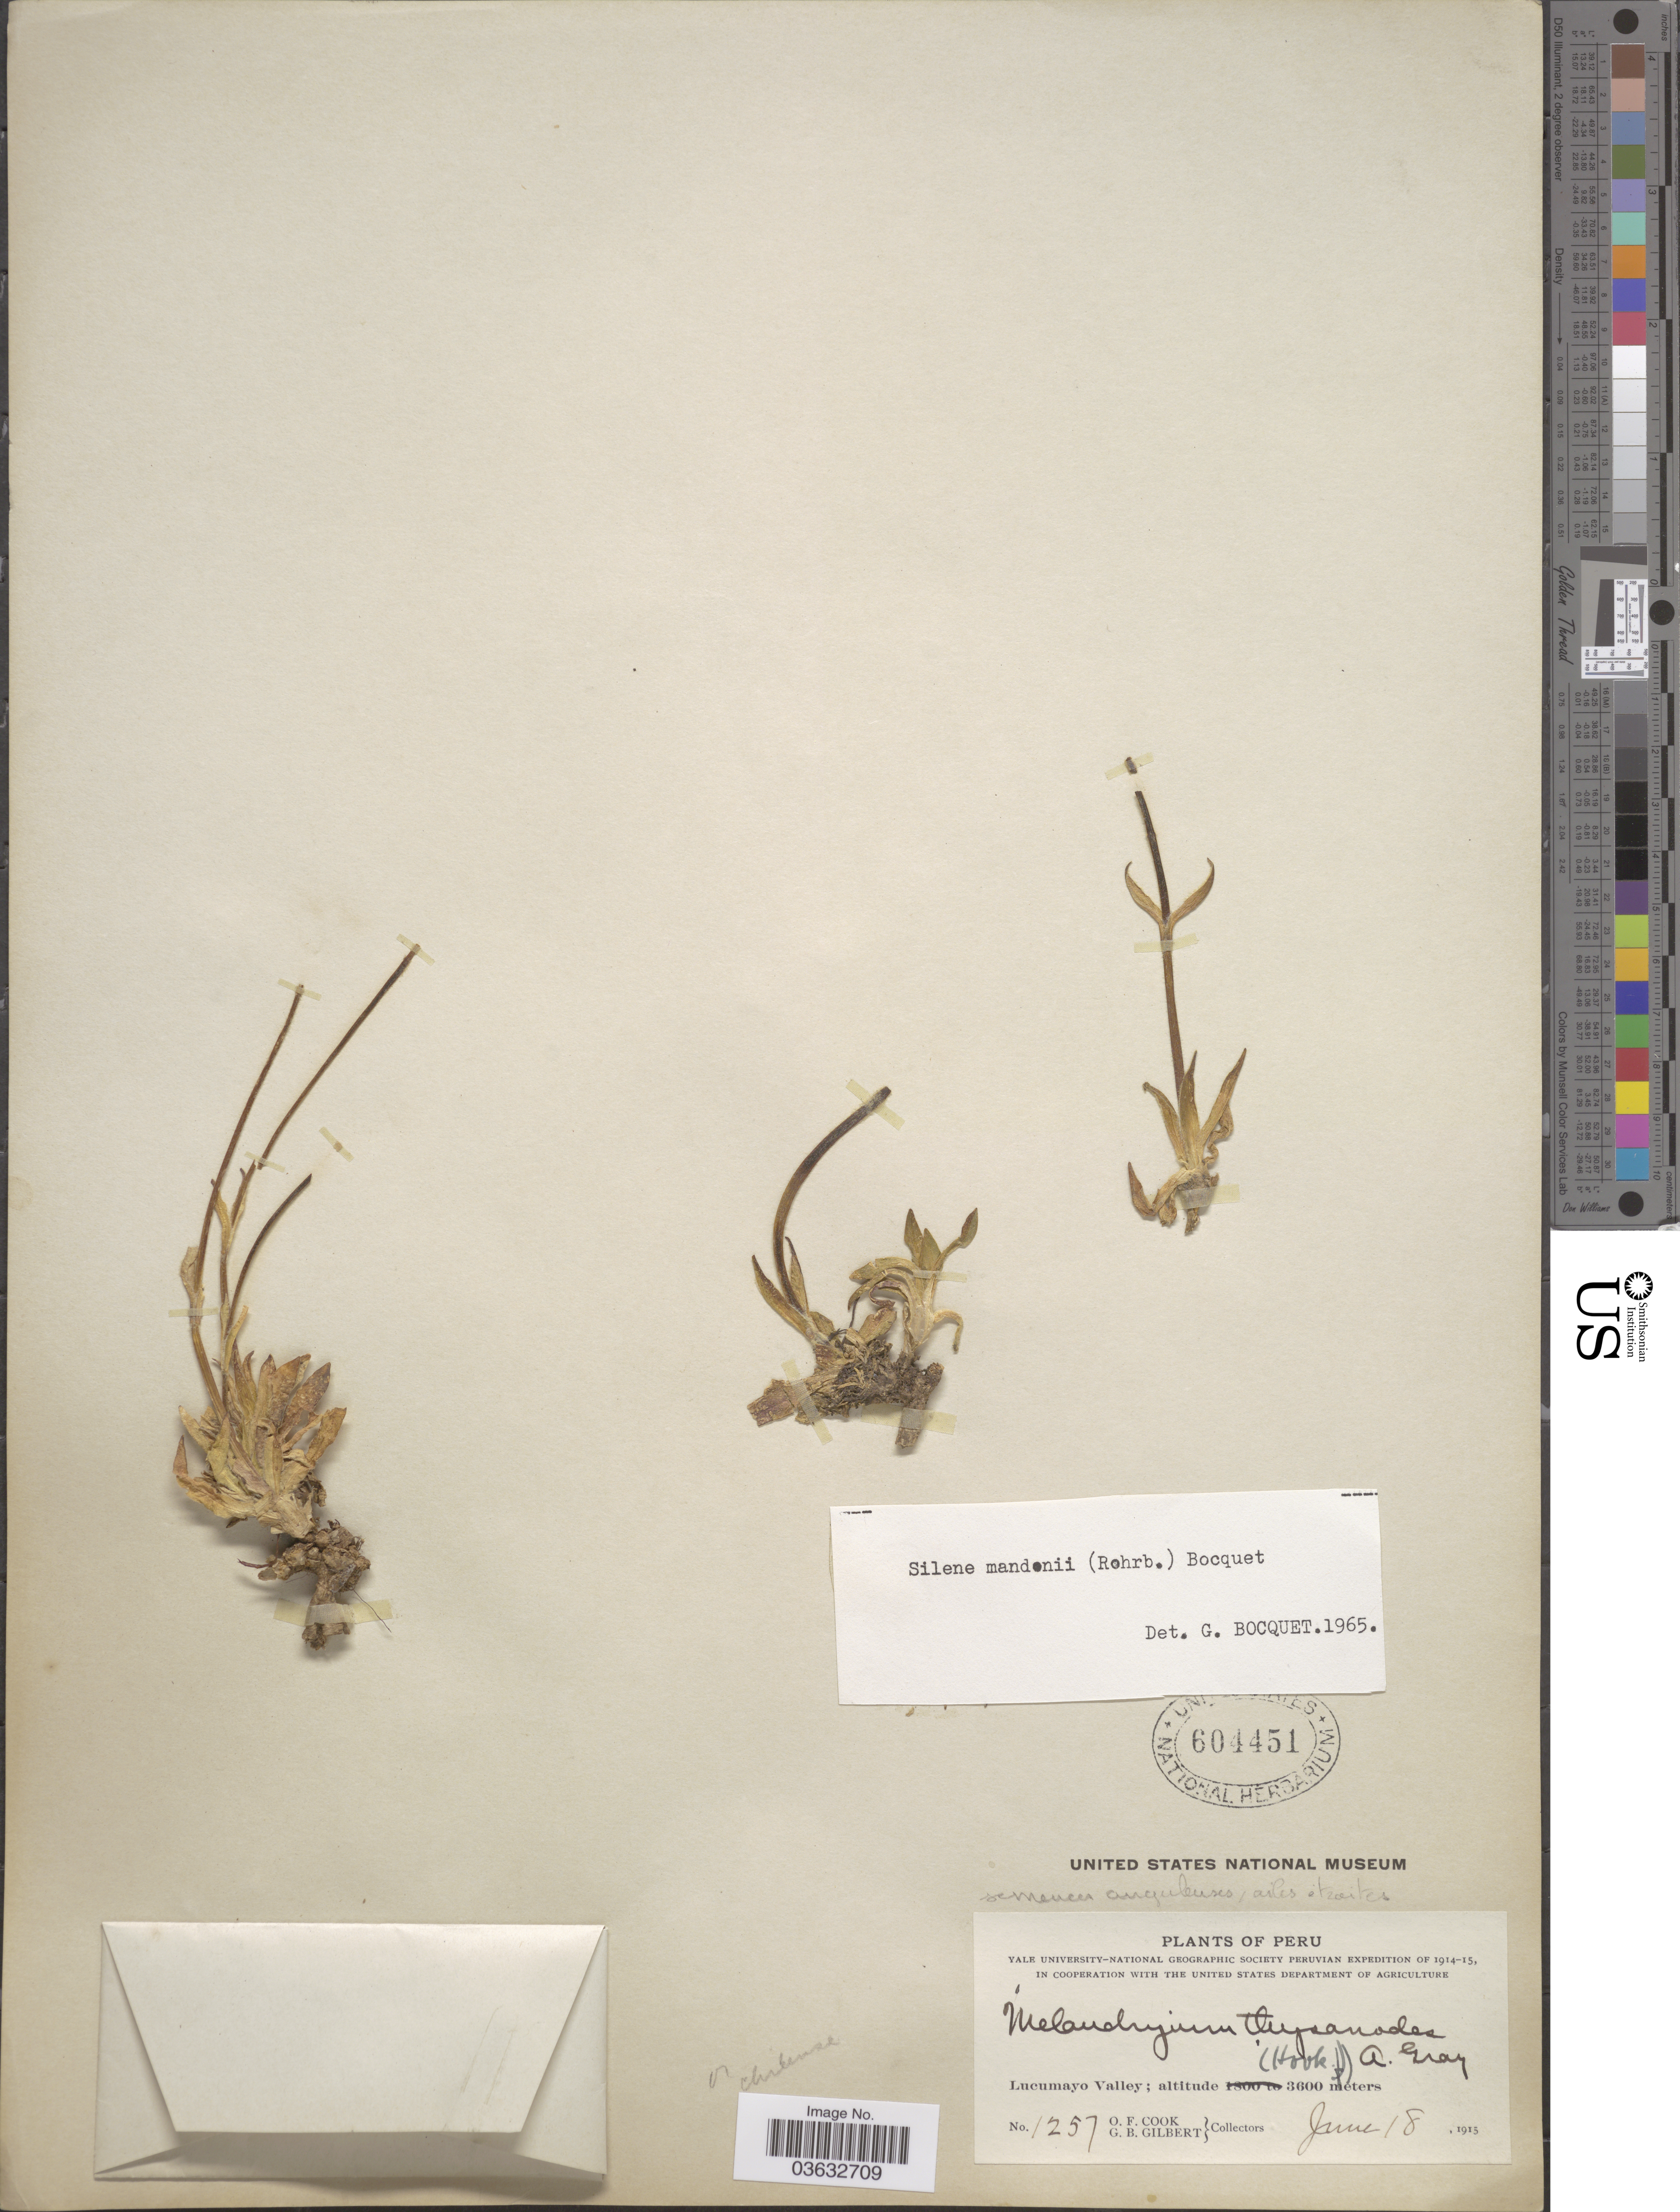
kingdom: Plantae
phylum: Tracheophyta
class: Magnoliopsida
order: Caryophyllales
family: Caryophyllaceae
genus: Silene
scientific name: Silene mandonii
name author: (Rohrb.) Bocquet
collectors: O. F. Cook & G. B. Gilbert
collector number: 1257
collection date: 1915-06-18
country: Peru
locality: Lucumayo Valley.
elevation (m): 3600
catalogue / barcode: US 604451